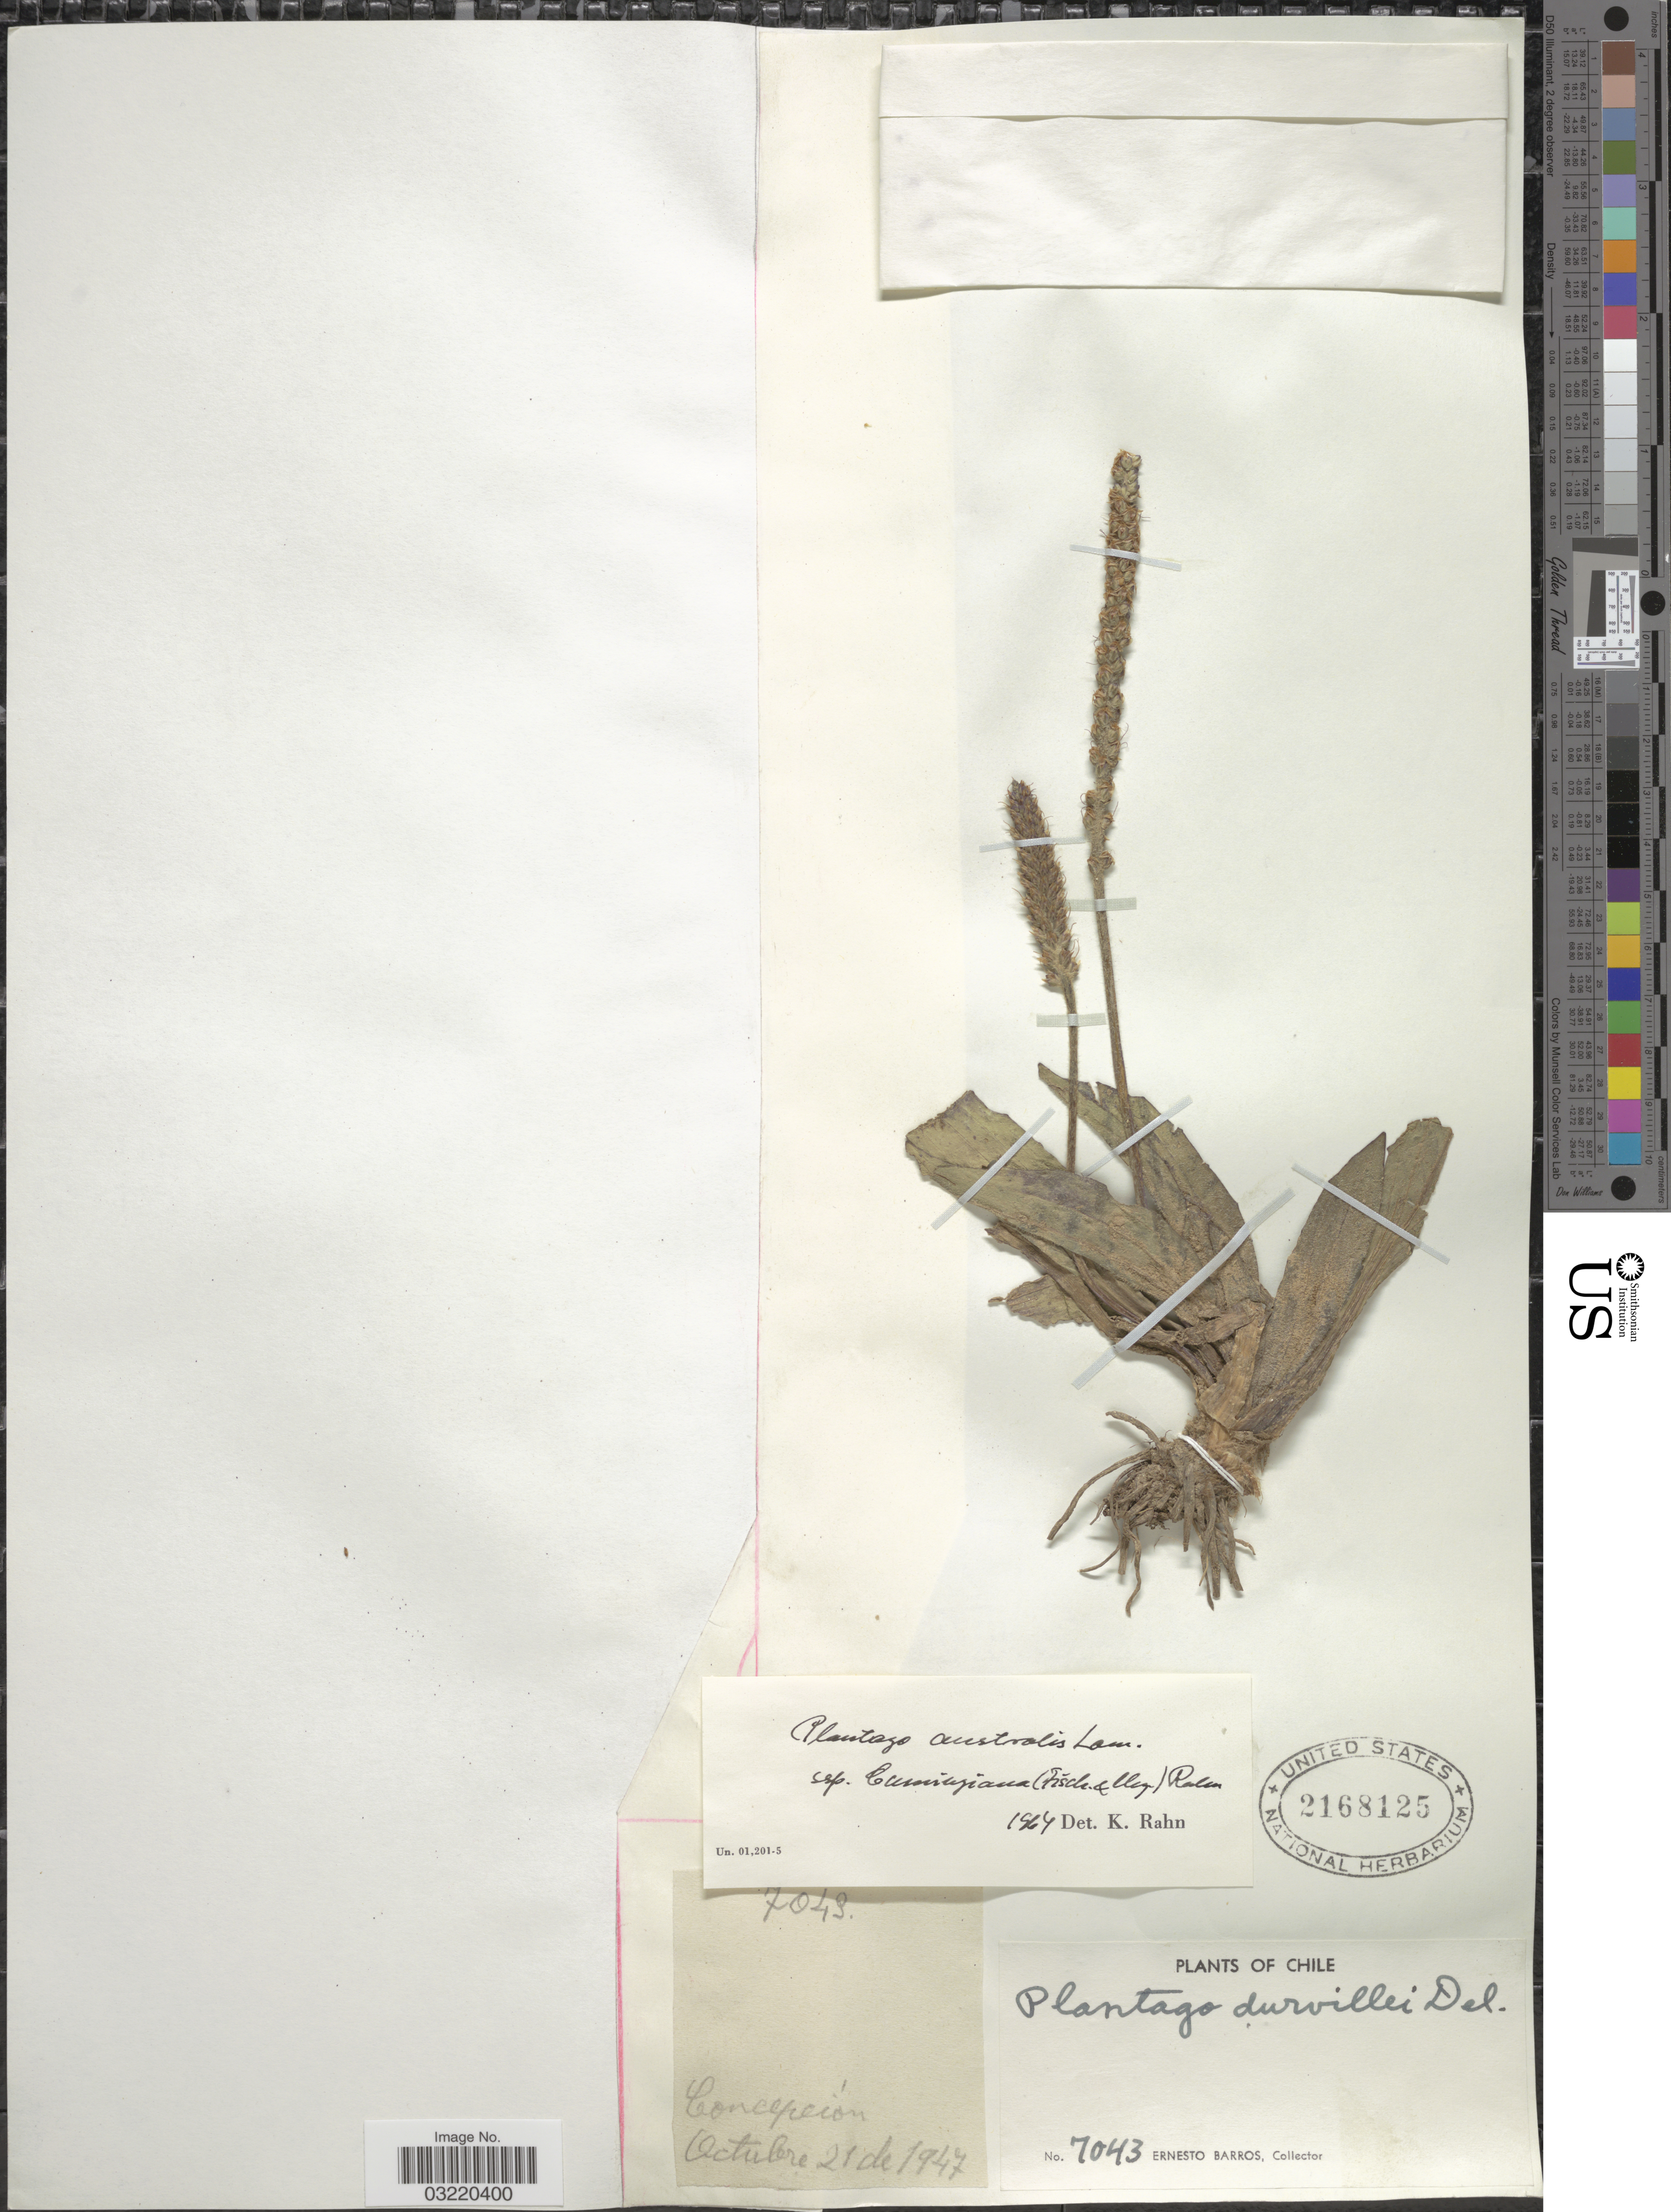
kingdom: Plantae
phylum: Tracheophyta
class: Magnoliopsida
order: Lamiales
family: Plantaginaceae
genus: Plantago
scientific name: Plantago australis subsp. cumingiana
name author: (Fisch. & C.A. Mey.) Rahn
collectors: E. Barros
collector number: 7043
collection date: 1947-10-21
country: Chile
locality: Concepción.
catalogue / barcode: US 2168125